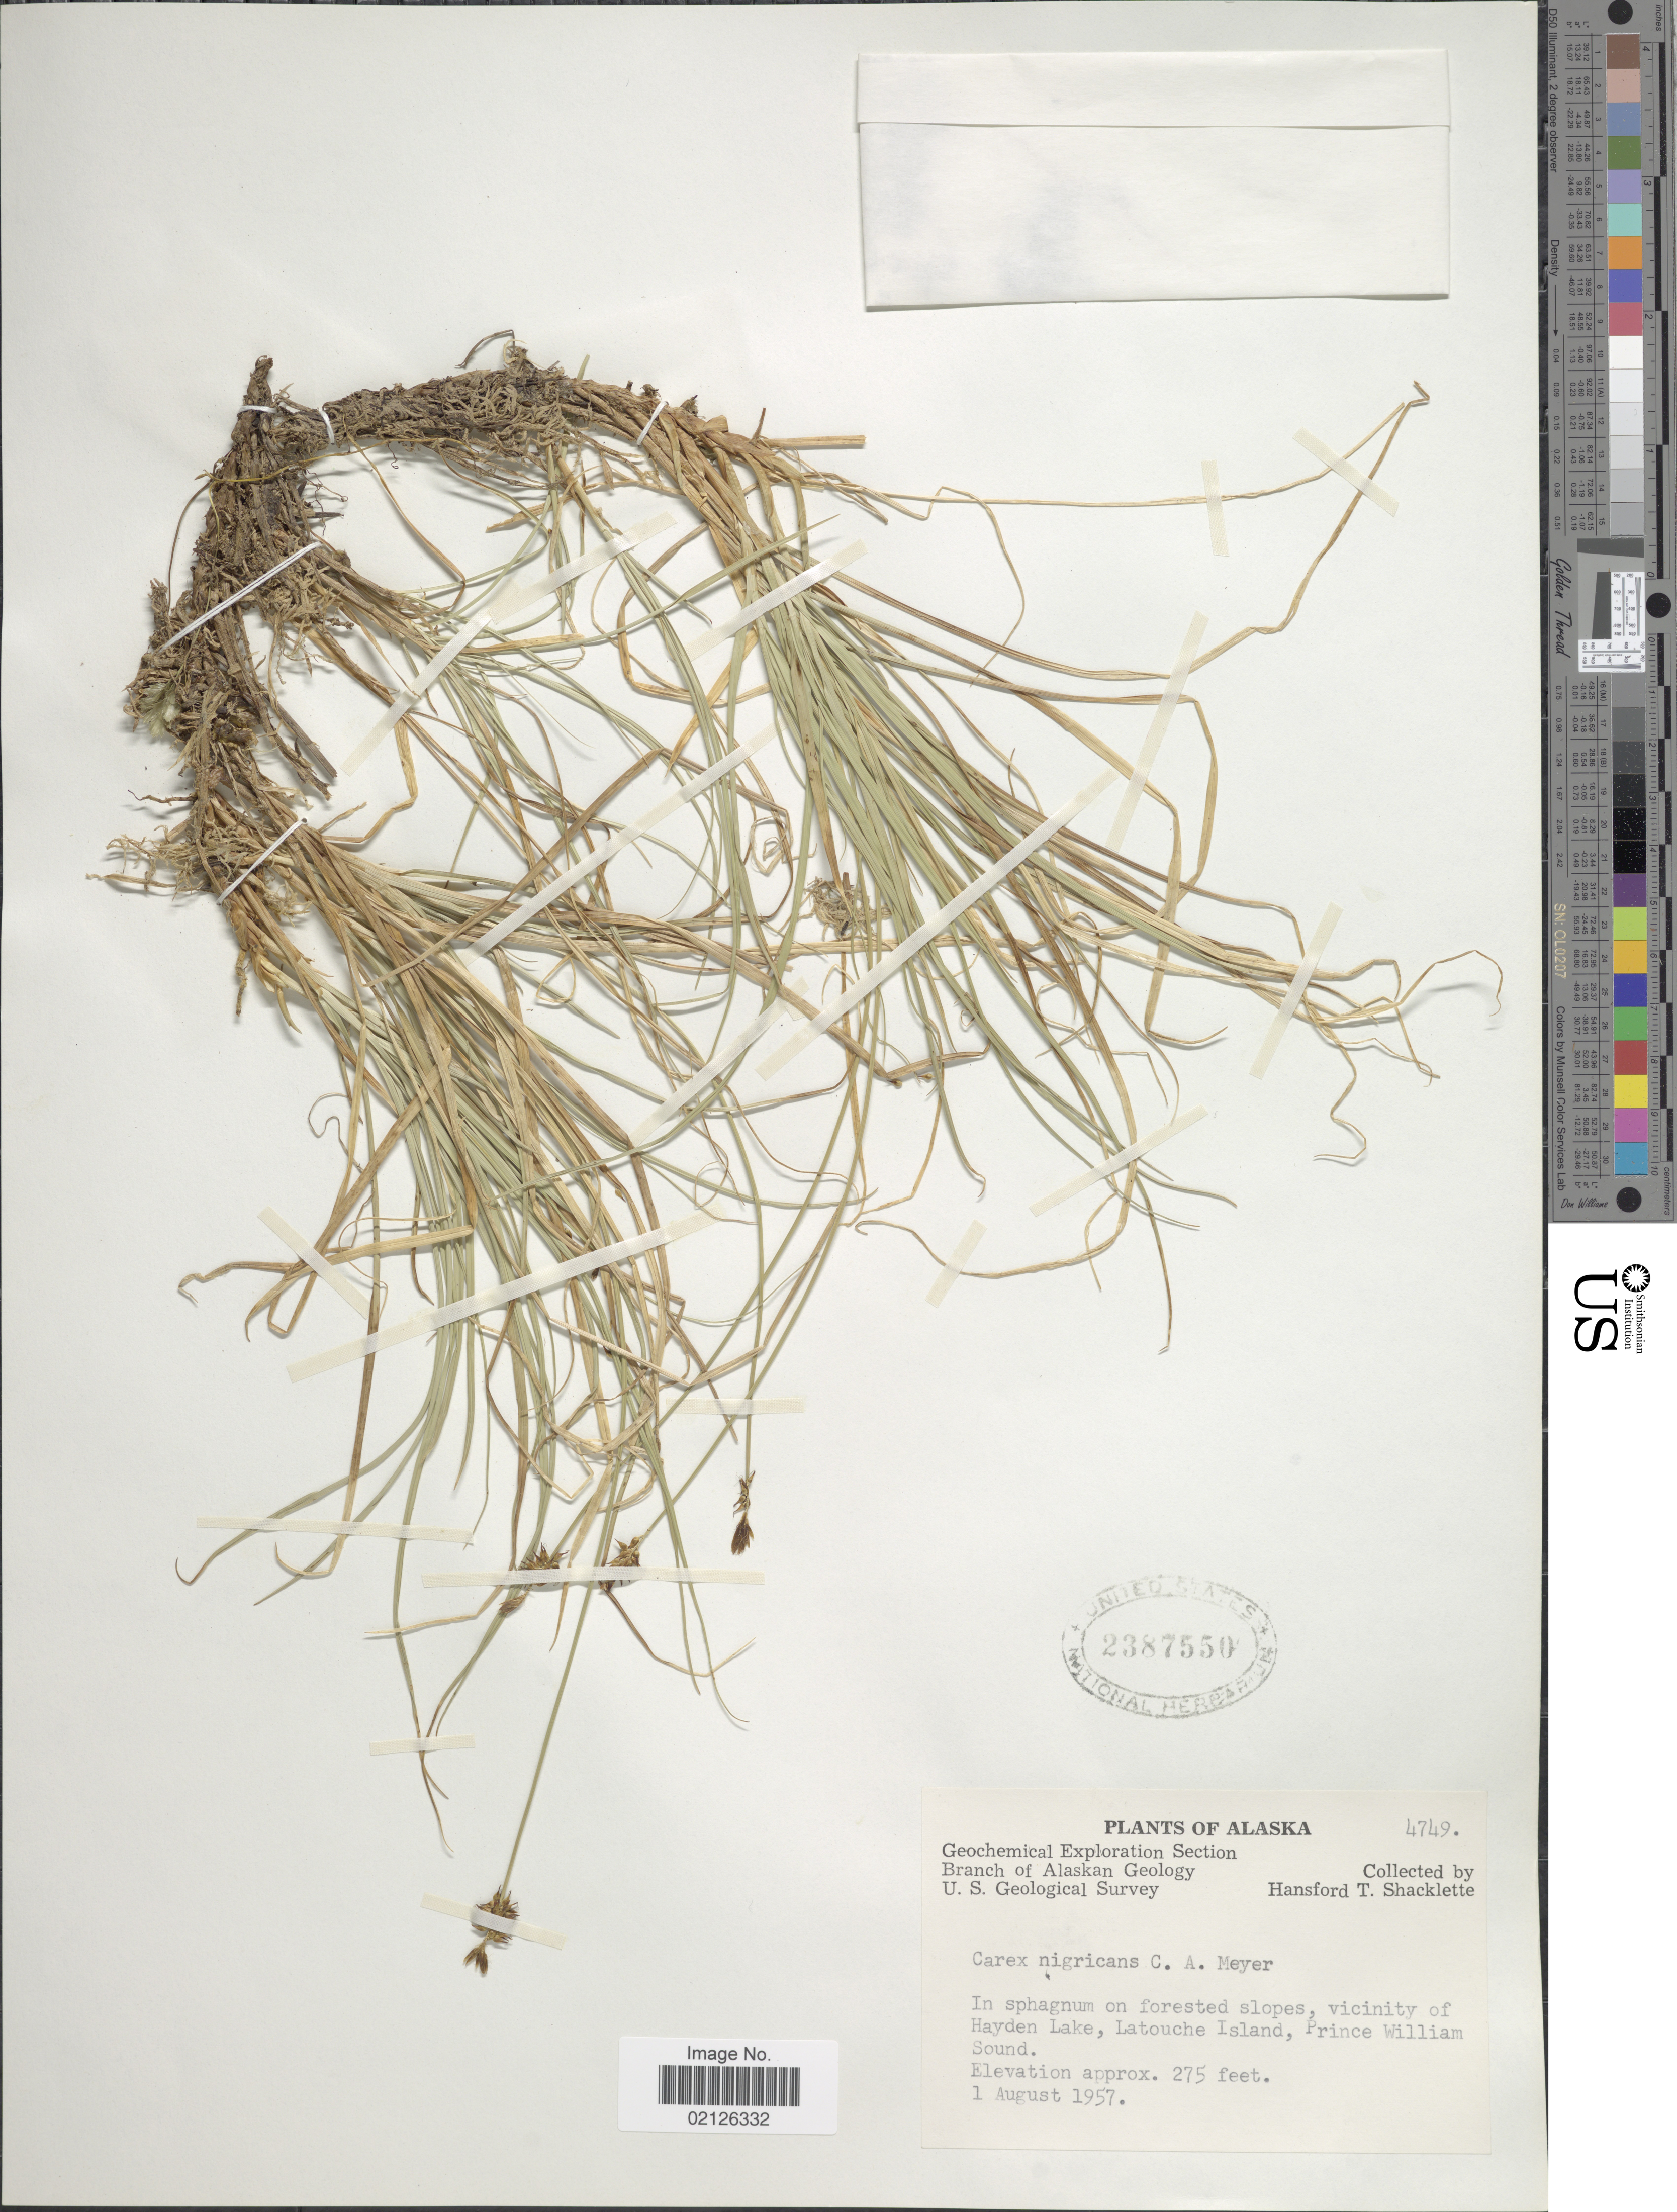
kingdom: Plantae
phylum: Tracheophyta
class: Liliopsida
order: Poales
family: Cyperaceae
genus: Carex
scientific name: Carex nigricans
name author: C.A. Mey.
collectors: H. Shacklette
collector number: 4749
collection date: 1957-08-01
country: United States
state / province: Alaska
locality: In sphagnum on forested slopes, vicinity of Hayden Lake, Latouche Island, Prince William Sound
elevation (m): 84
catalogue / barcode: US 2387550